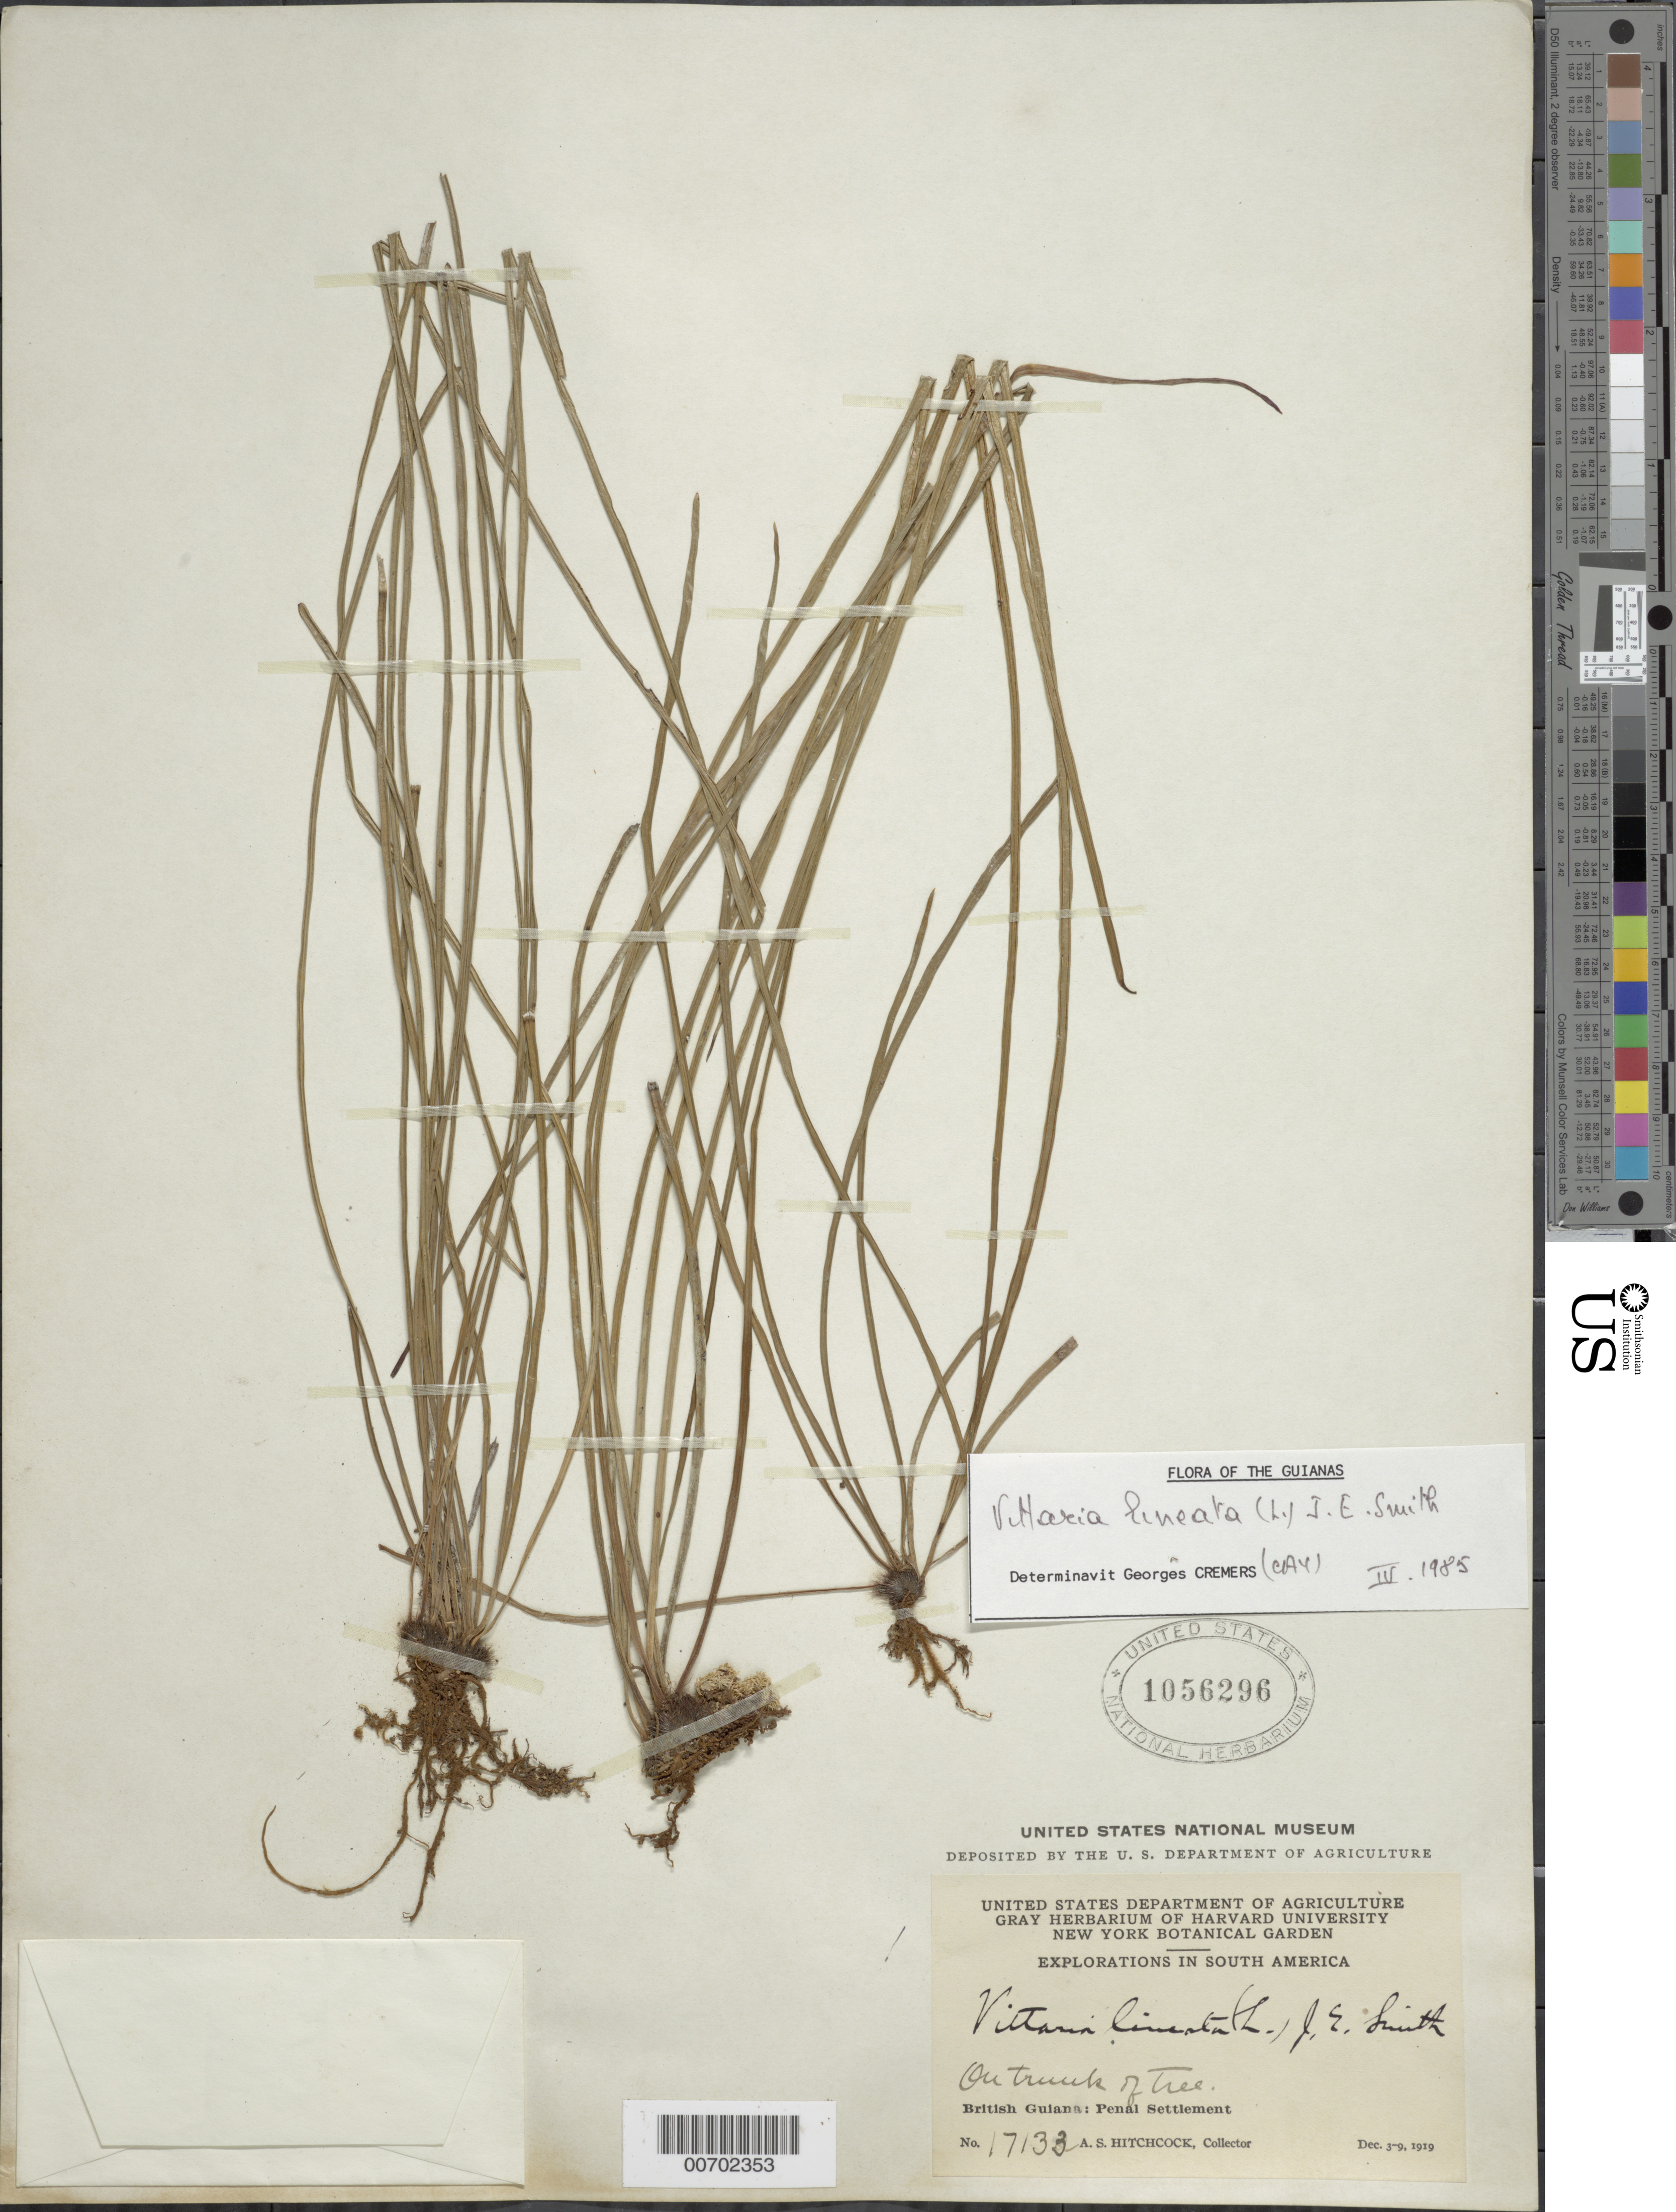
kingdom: Plantae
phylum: Tracheophyta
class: Polypodiopsida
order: Polypodiales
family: Pteridaceae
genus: Vittaria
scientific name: Vittaria lineata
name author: (L.) Sm.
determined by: Cremers, Georges A.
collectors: A. S. Hitchcock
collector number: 17133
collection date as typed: Dec. 3-9, 1919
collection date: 1919-12-03/1919-12-09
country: Guyana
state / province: Cuyuni-Mazaruni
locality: Penal Settlement, on W side of Essequibo River, near mouth of Mazaruni River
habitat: On trunk of tree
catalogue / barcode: US 1056296